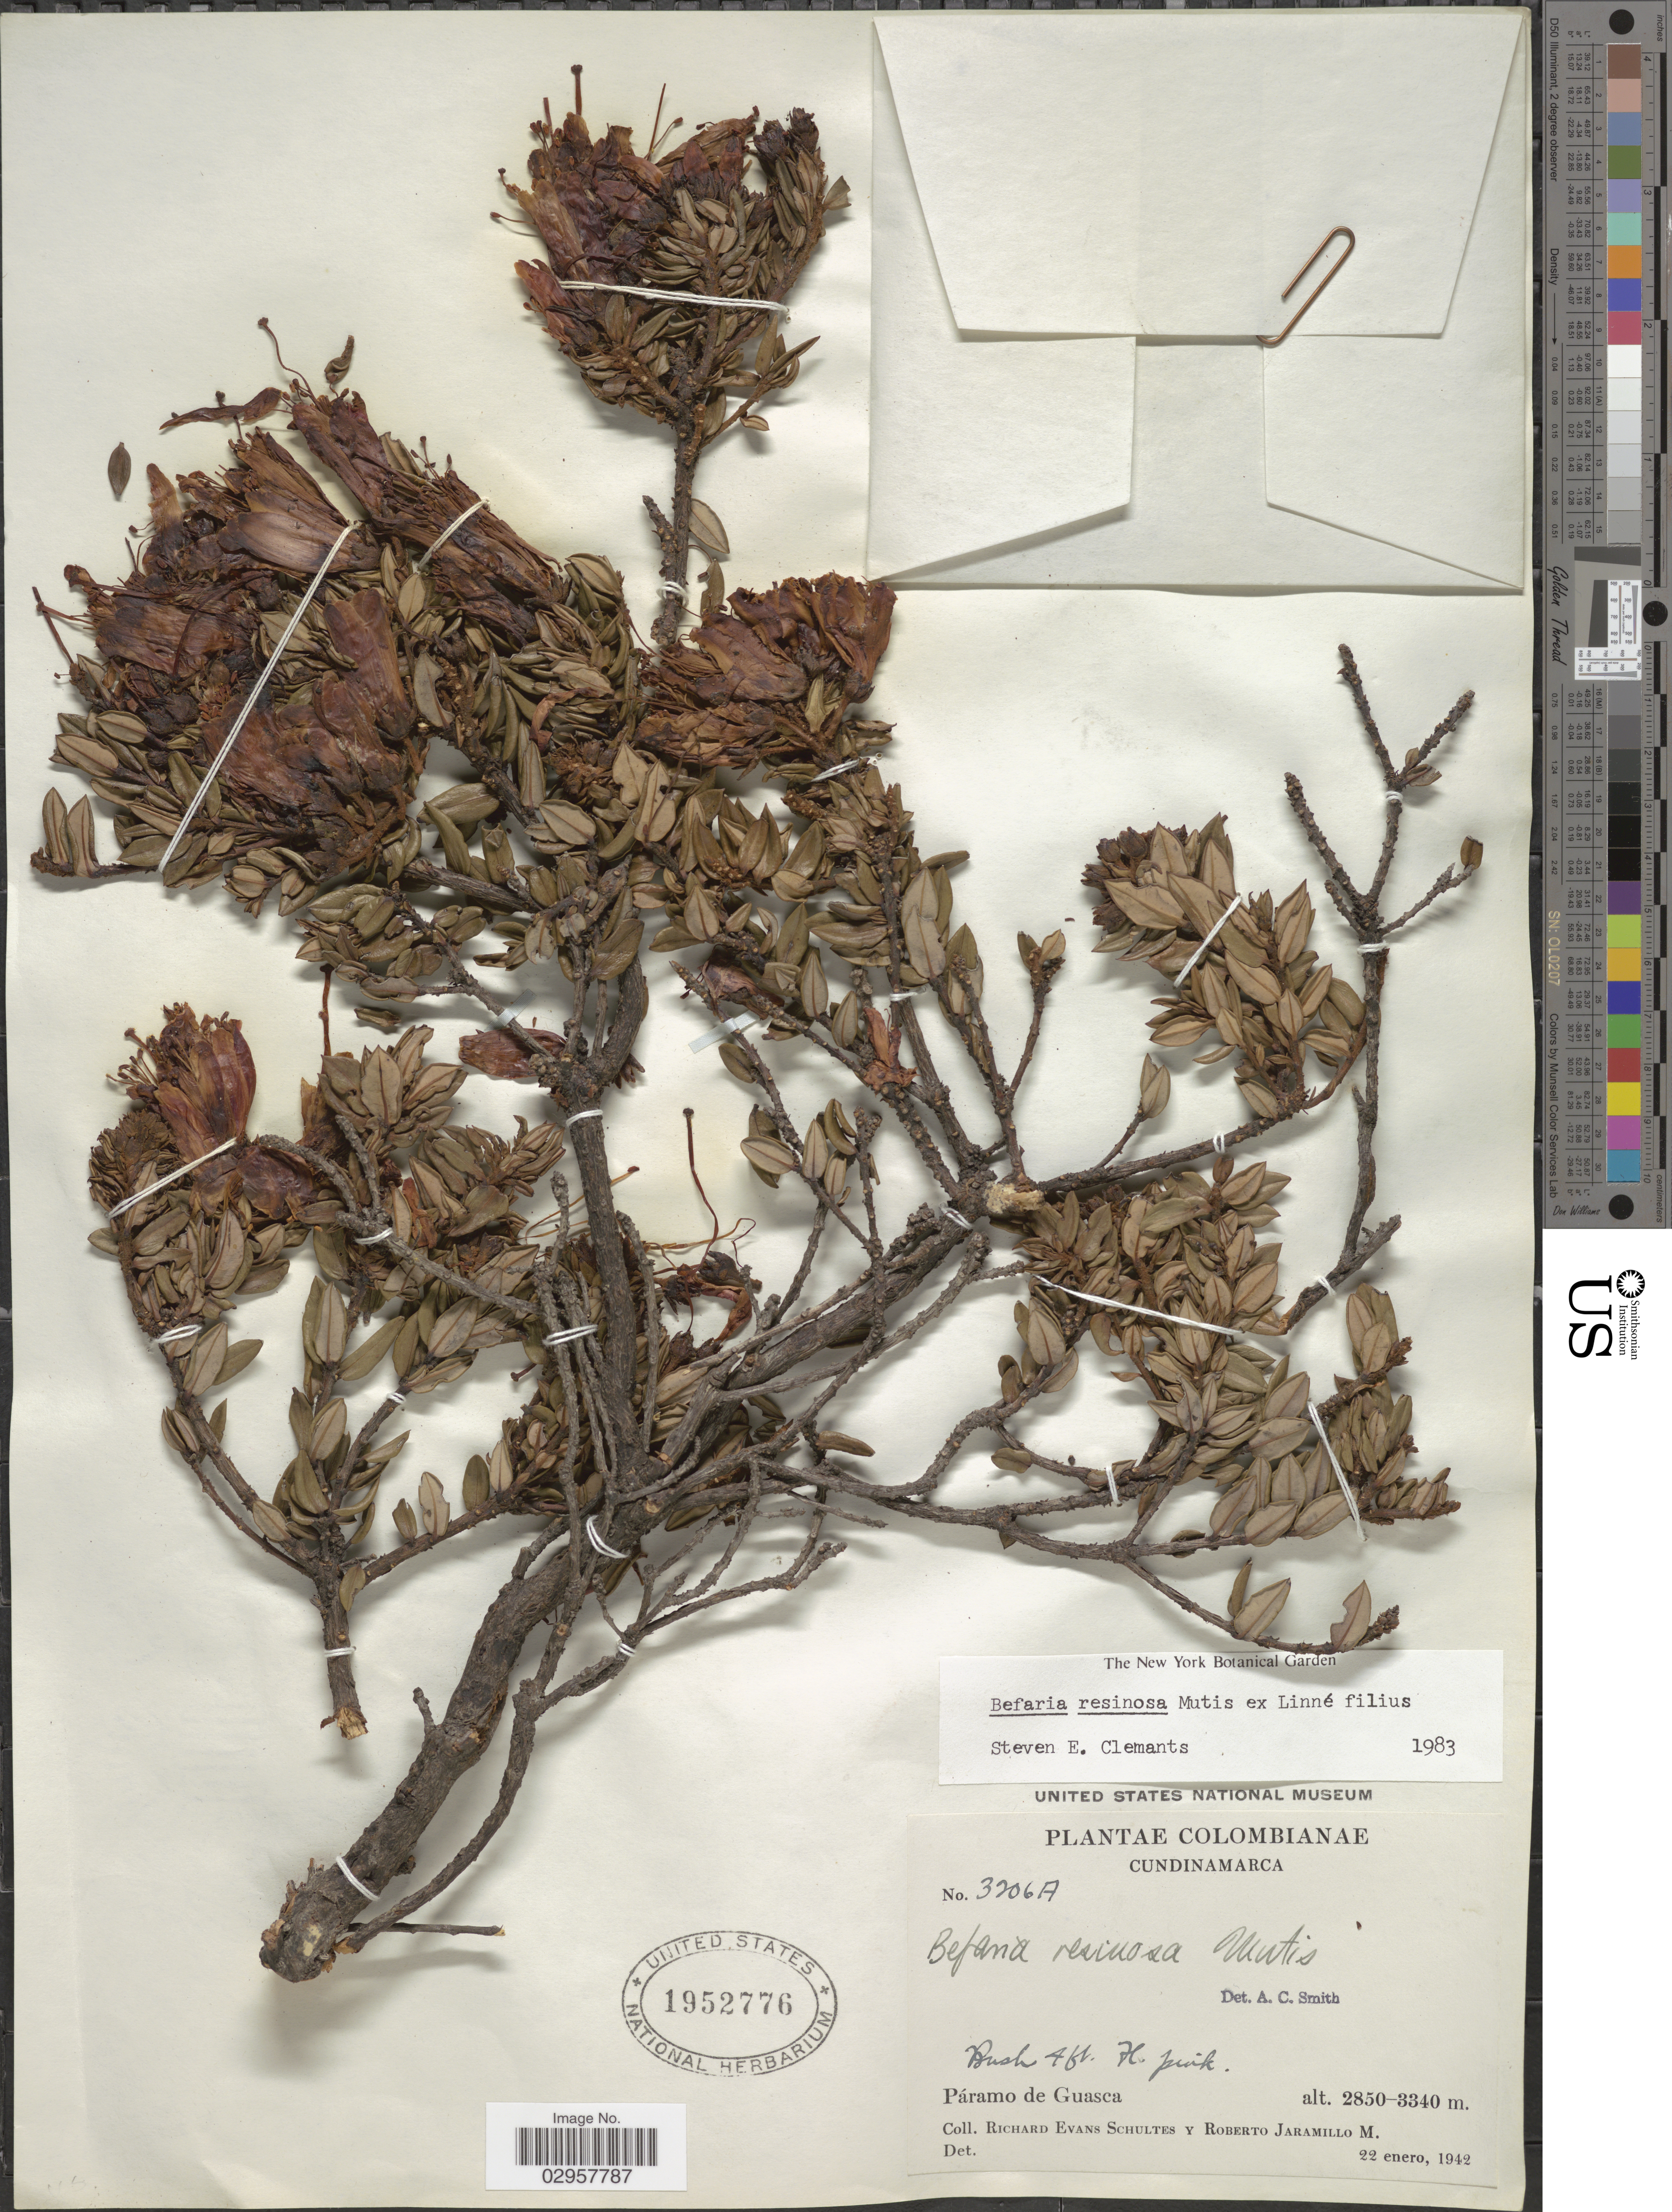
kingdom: Plantae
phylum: Tracheophyta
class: Magnoliopsida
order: Ericales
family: Ericaceae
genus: Befaria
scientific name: Befaria resinosa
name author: Mutis ex L. f.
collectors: R. E. Schultes & R. Jaramillo M.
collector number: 3206A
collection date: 1942-01-22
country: Colombia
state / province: Cundinamarca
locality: Páramo de Guasca.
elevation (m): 2850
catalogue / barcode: US 1952776